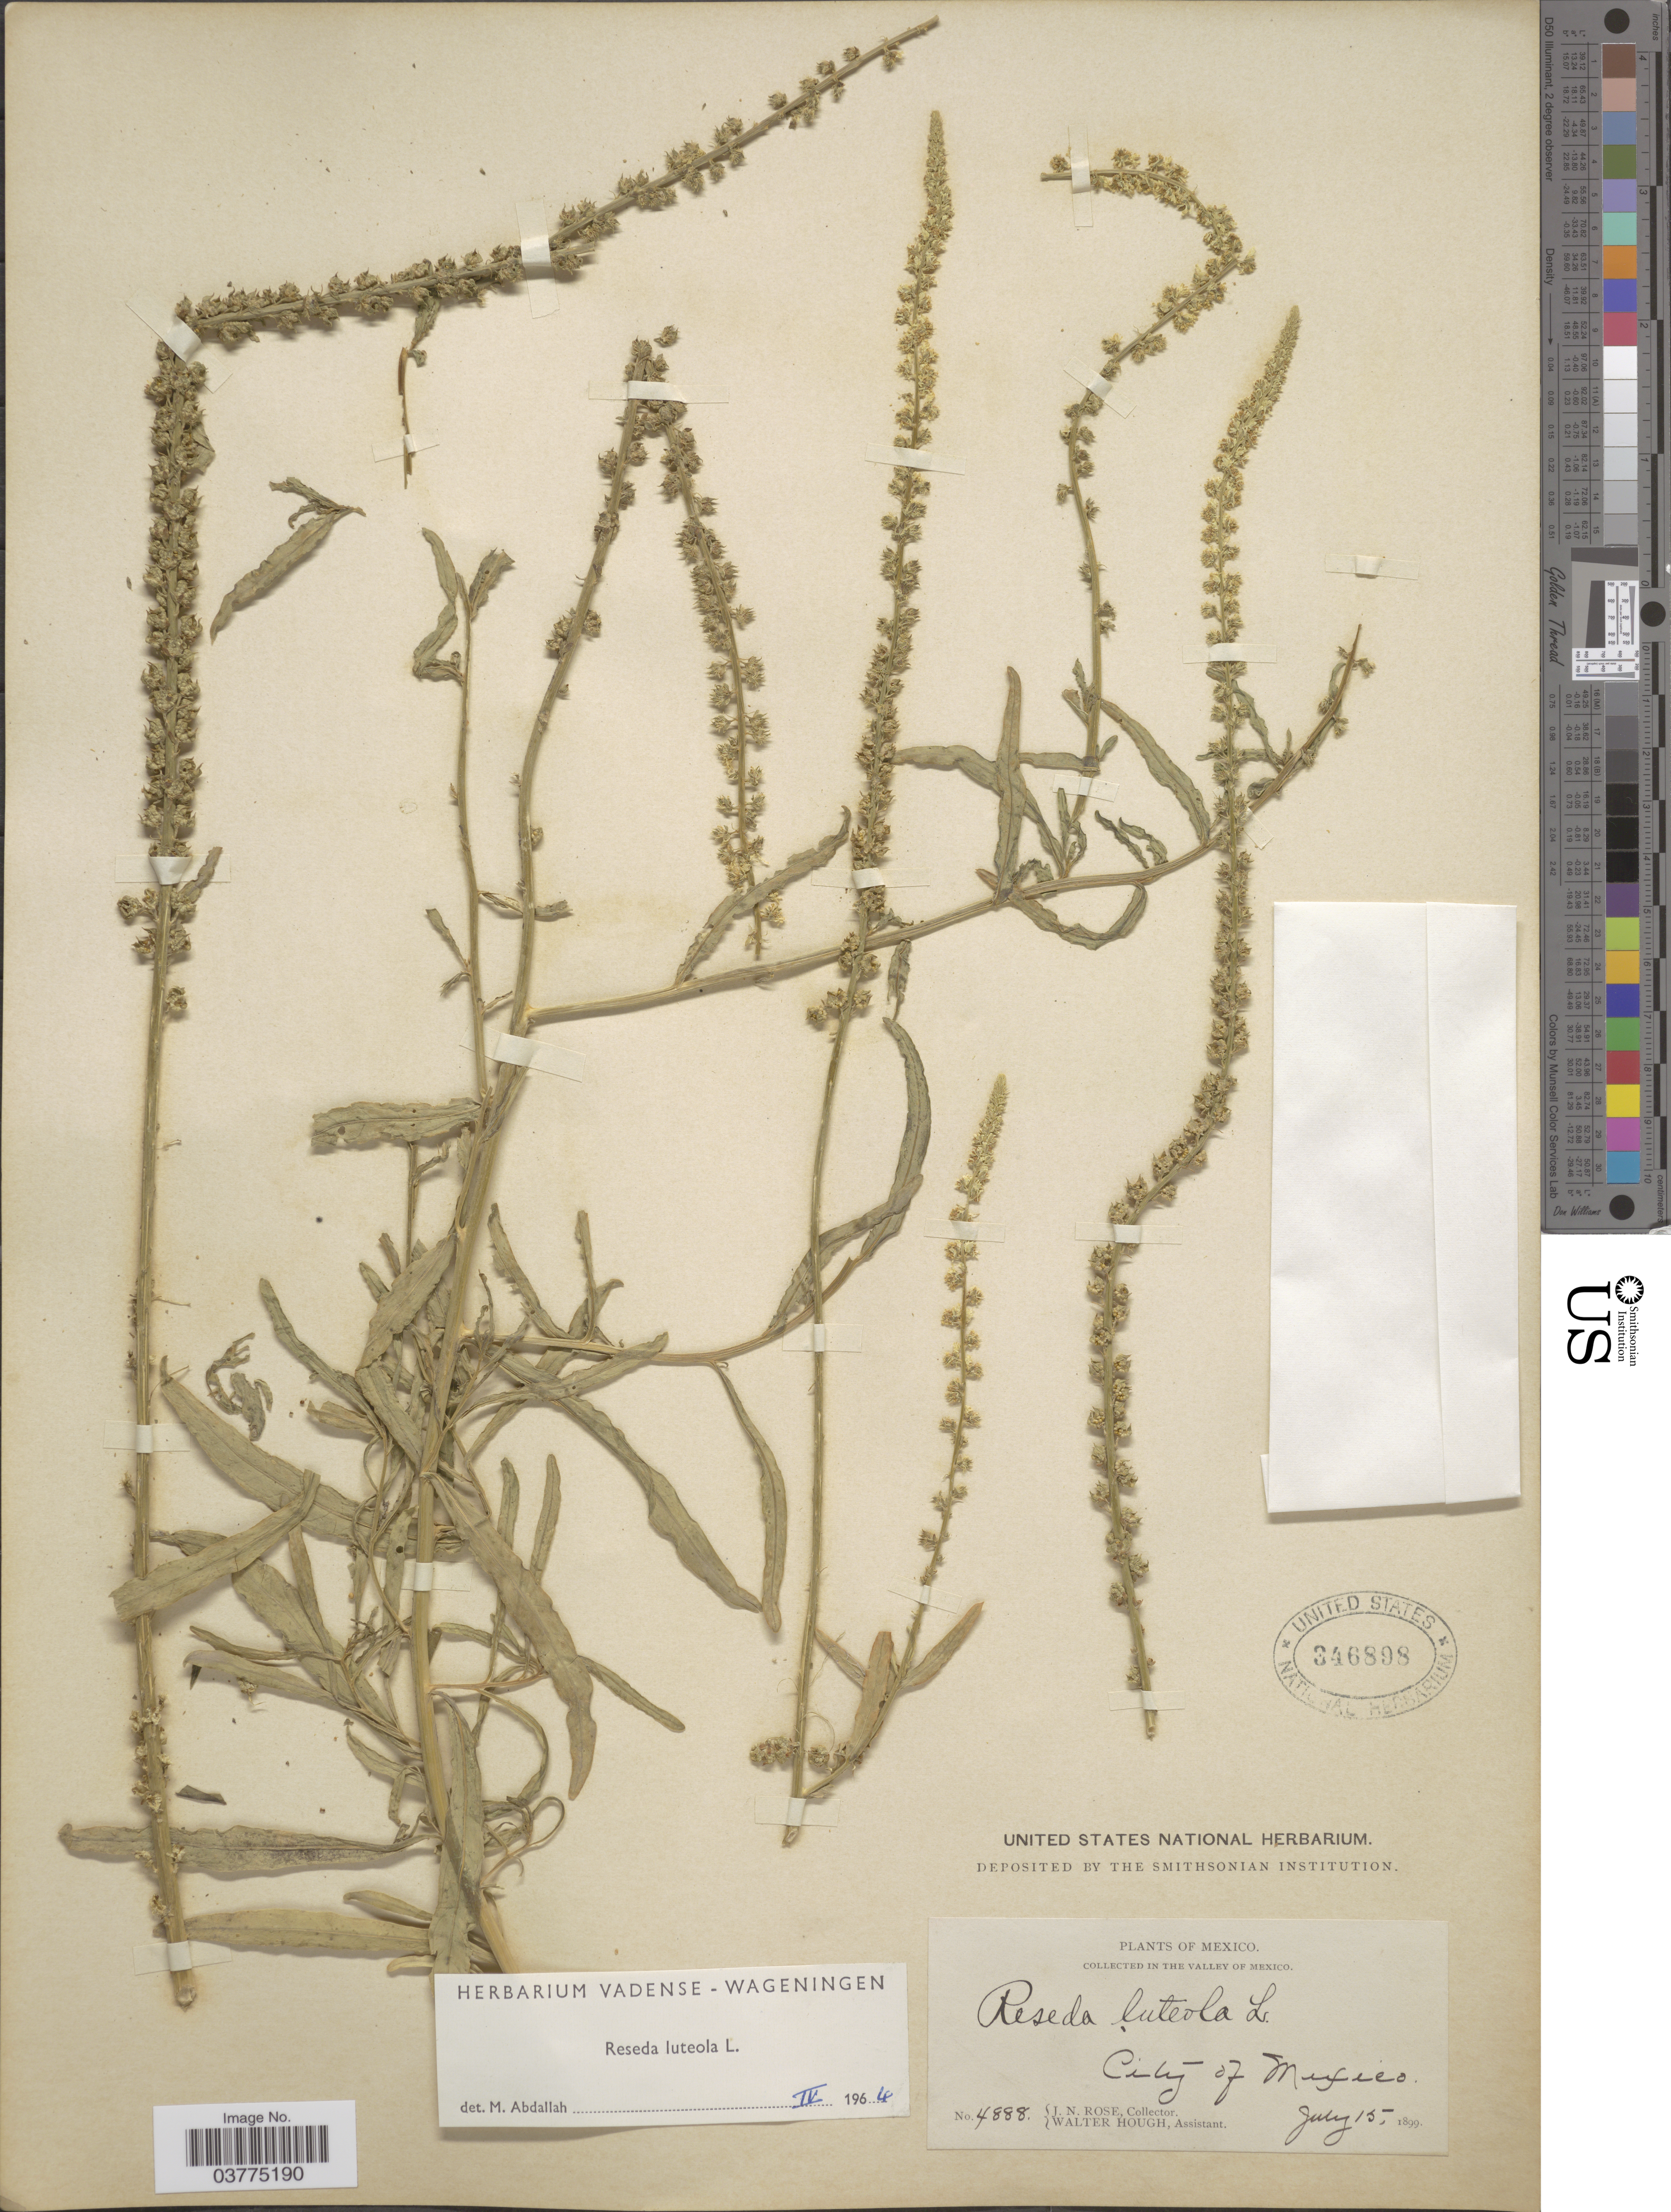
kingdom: Plantae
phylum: Tracheophyta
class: Magnoliopsida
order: Brassicales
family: Resedaceae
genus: Reseda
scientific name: Reseda luteola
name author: L.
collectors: J. N. Rose & W. Hough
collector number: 4888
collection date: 1899-07-15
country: Mexico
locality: In the Valley of Mexico. City of Mexico.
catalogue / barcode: US 346898